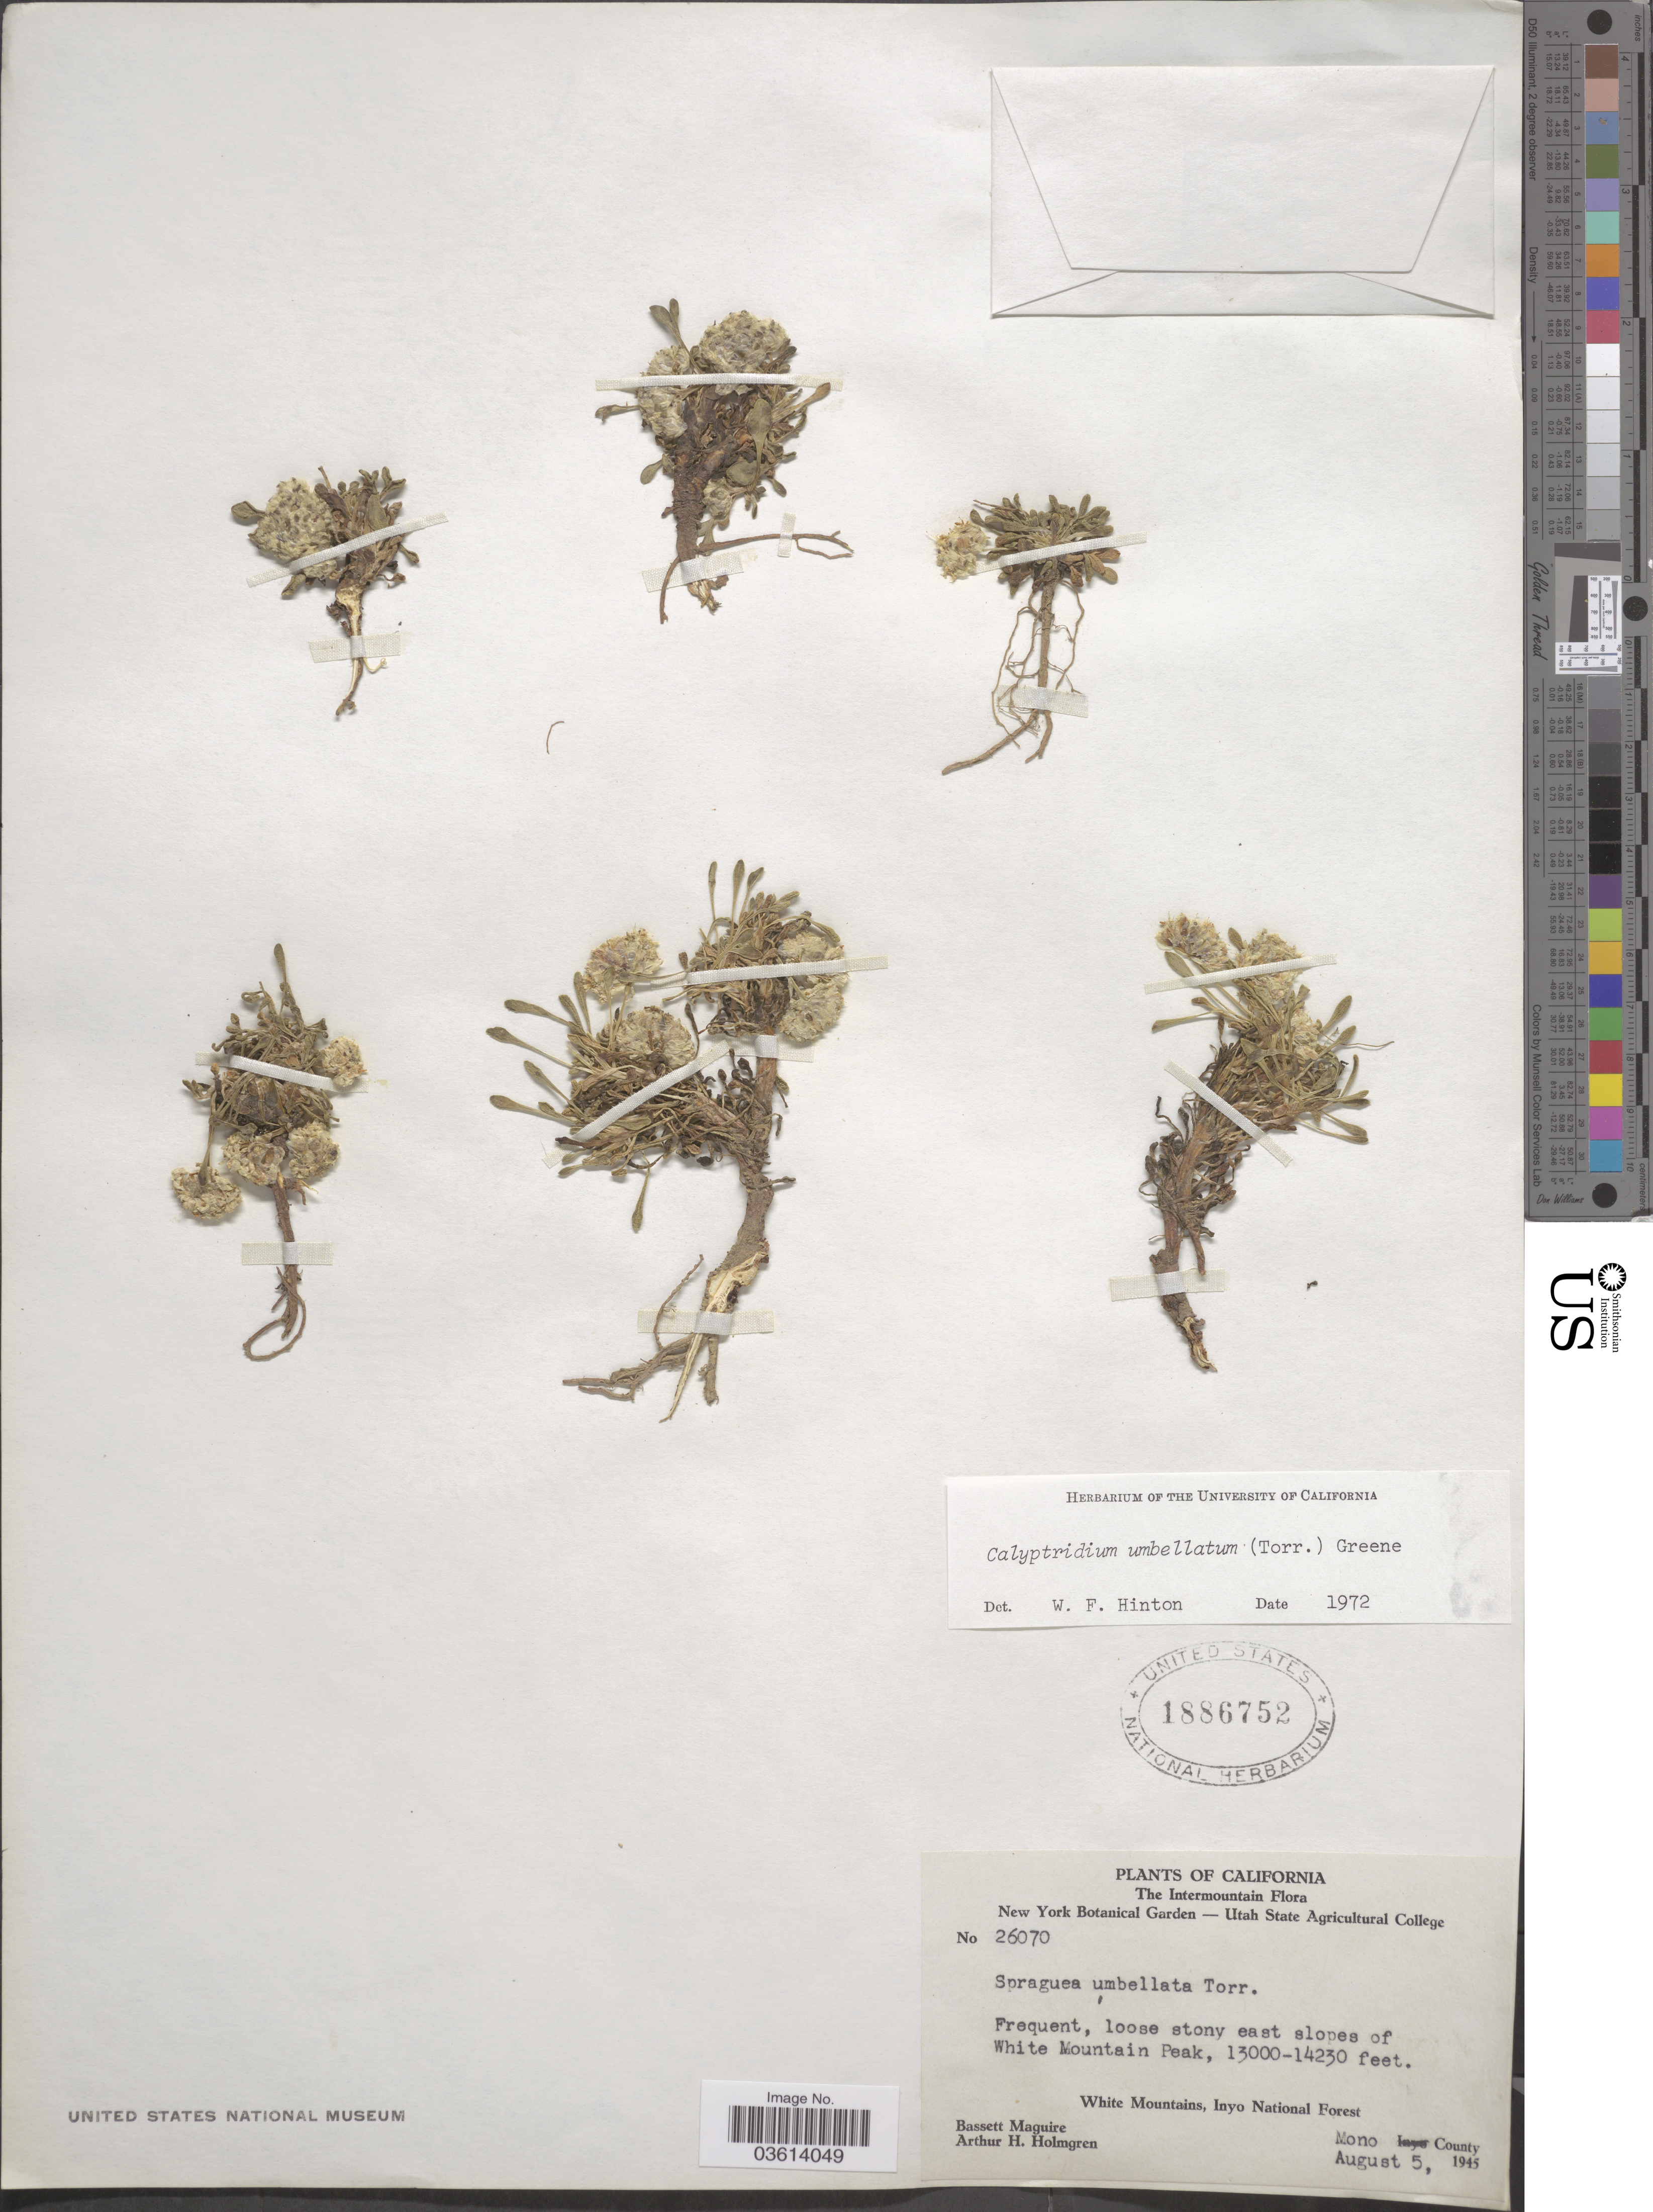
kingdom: Plantae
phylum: Tracheophyta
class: Magnoliopsida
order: Caryophyllales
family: Montiaceae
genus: Calyptridium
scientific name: Calyptridium umbellatum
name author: (Torr.) Greene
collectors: B. Maguire & A. H. Holmgren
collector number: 26070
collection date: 1945-08-05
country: United States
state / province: California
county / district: Mono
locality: The Intermountain. Loose stony east slopes of White Mountain Peak. White Mountains, Inyo National Forest. Mono County.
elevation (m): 3962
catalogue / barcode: US 1886752